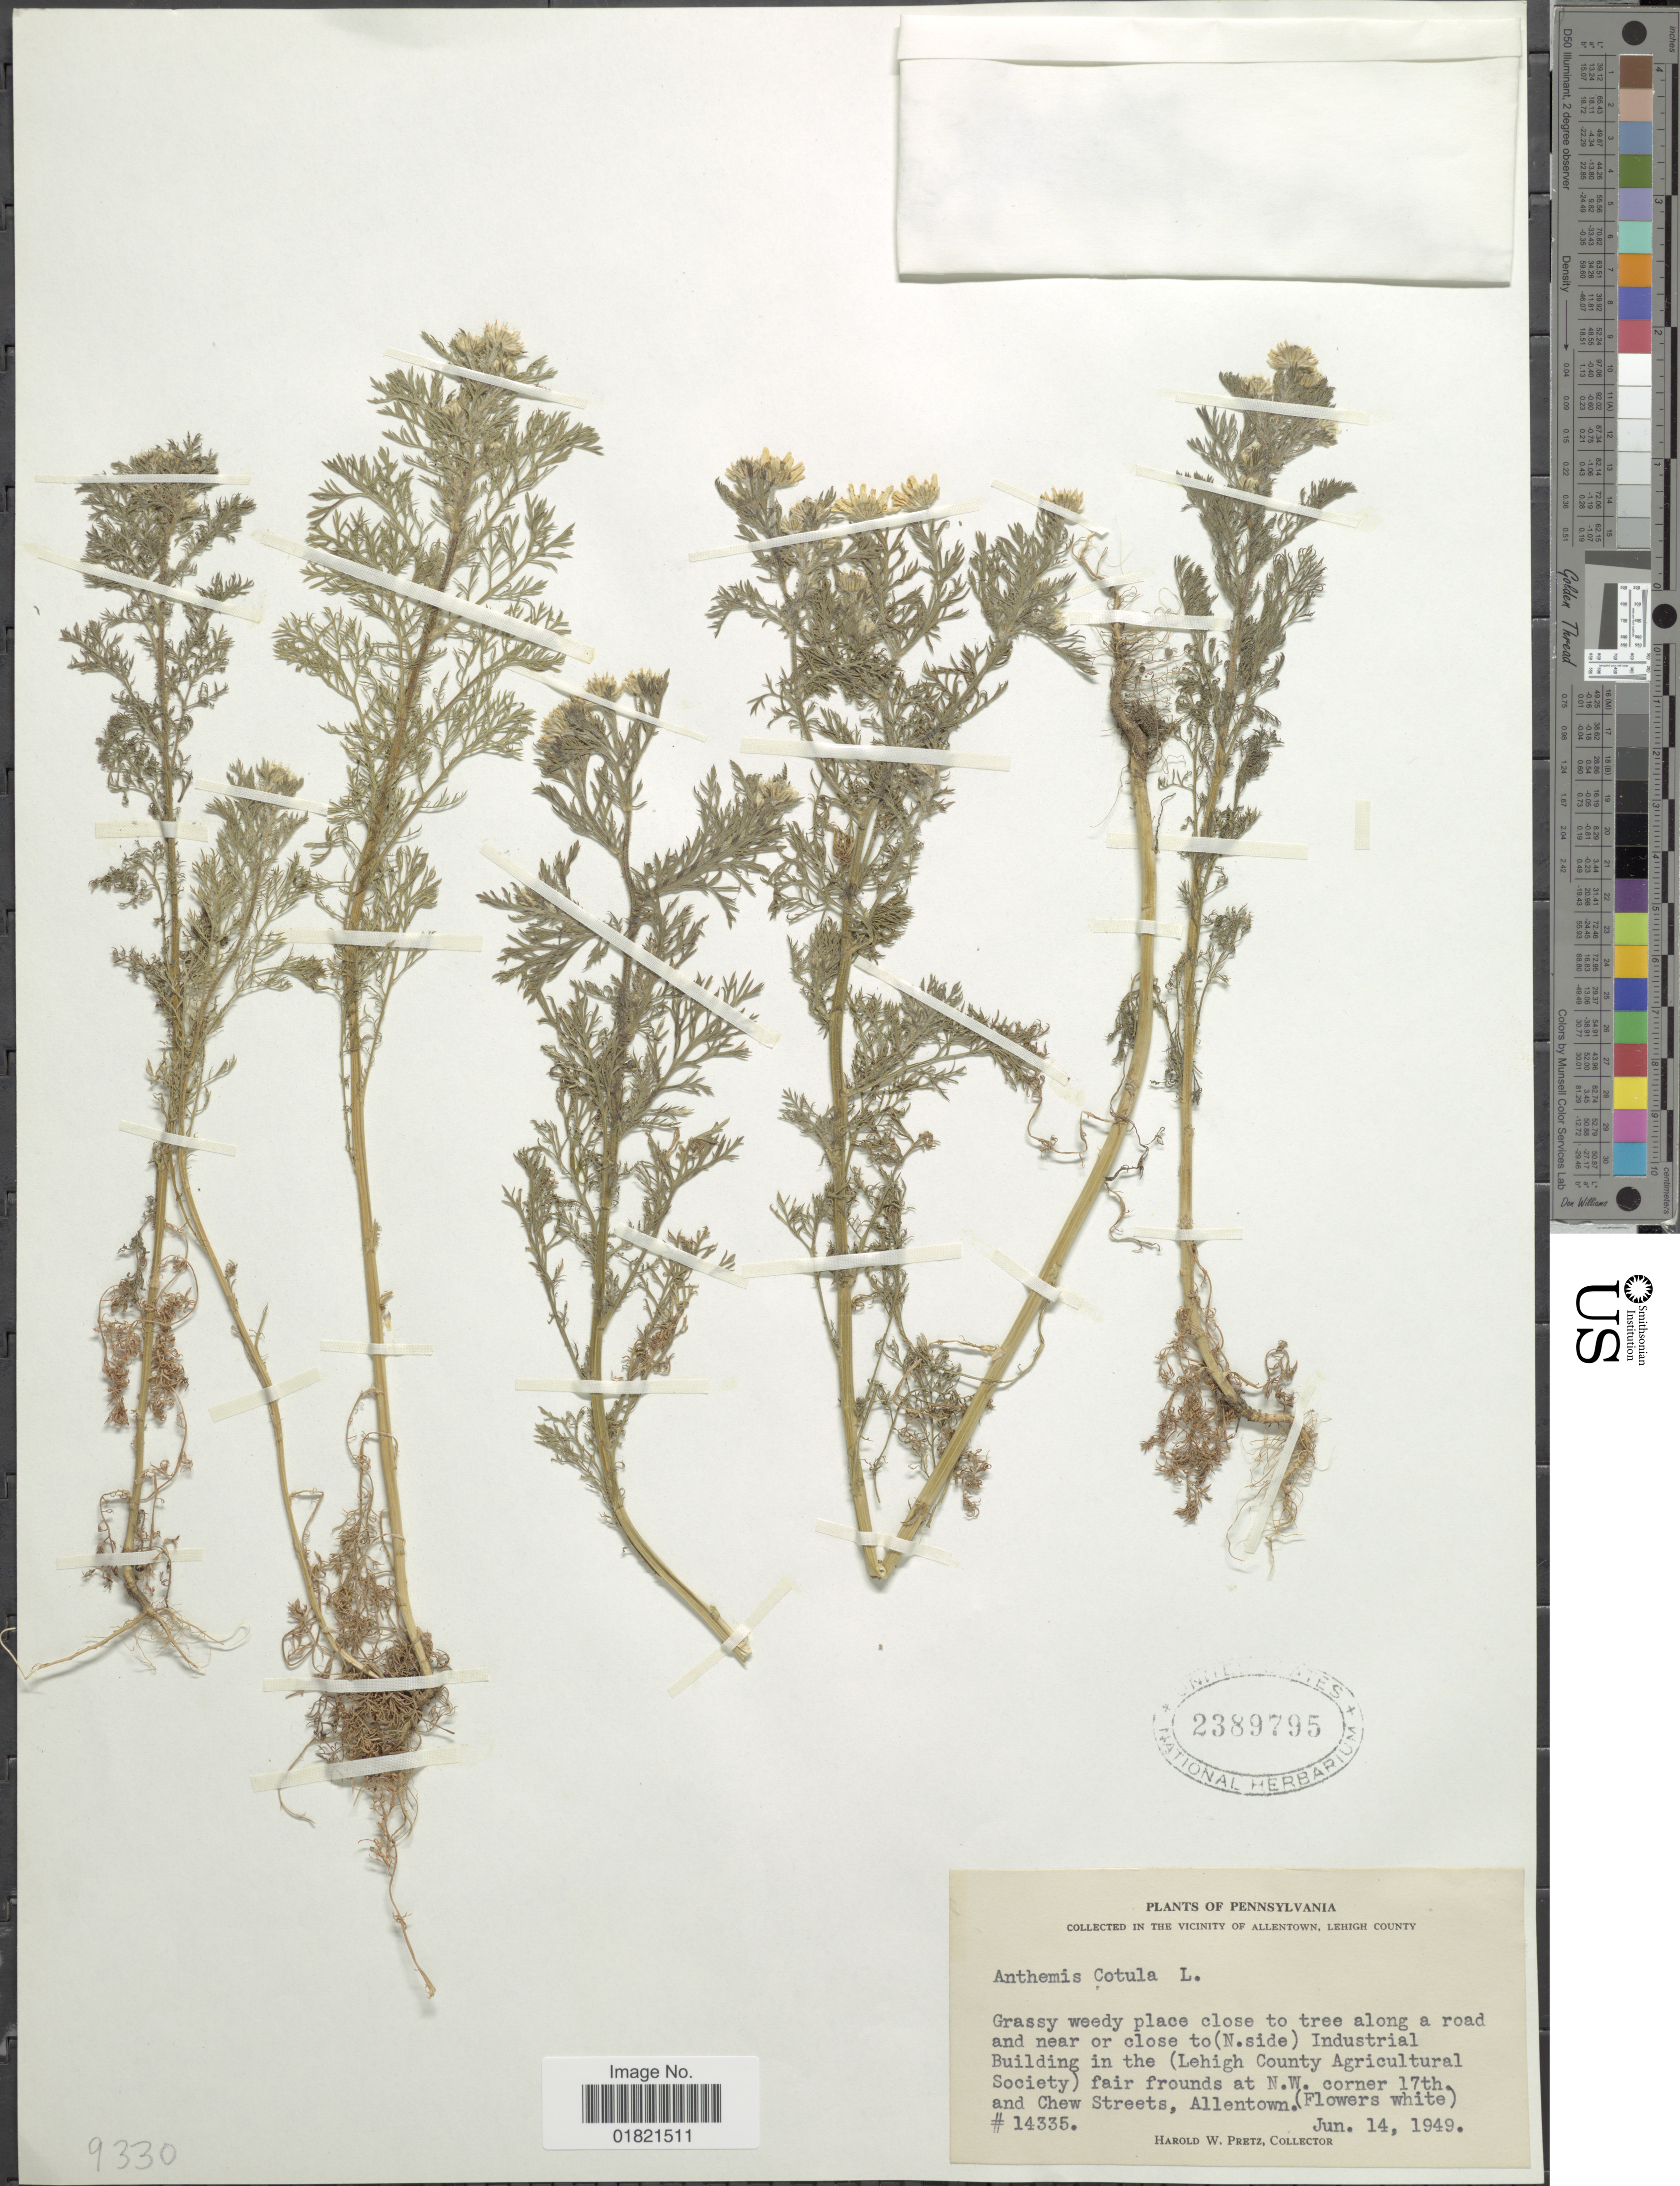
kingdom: Plantae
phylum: Tracheophyta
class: Magnoliopsida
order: Asterales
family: Asteraceae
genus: Anthemis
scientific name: Anthemis cotula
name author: L.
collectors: H. W. Pretz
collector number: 14335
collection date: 1949-06-14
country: United States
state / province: Pennsylvania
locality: Vicinity of Allentown, Lehigh County, Grassy weedy place close to tree along a road and near or close to (N. side) Industrial Building in the (Lehigh County Agricultural Society) fair frounds at N.W. corner 17th. and Chew Streets, Allentown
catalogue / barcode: US 2389795